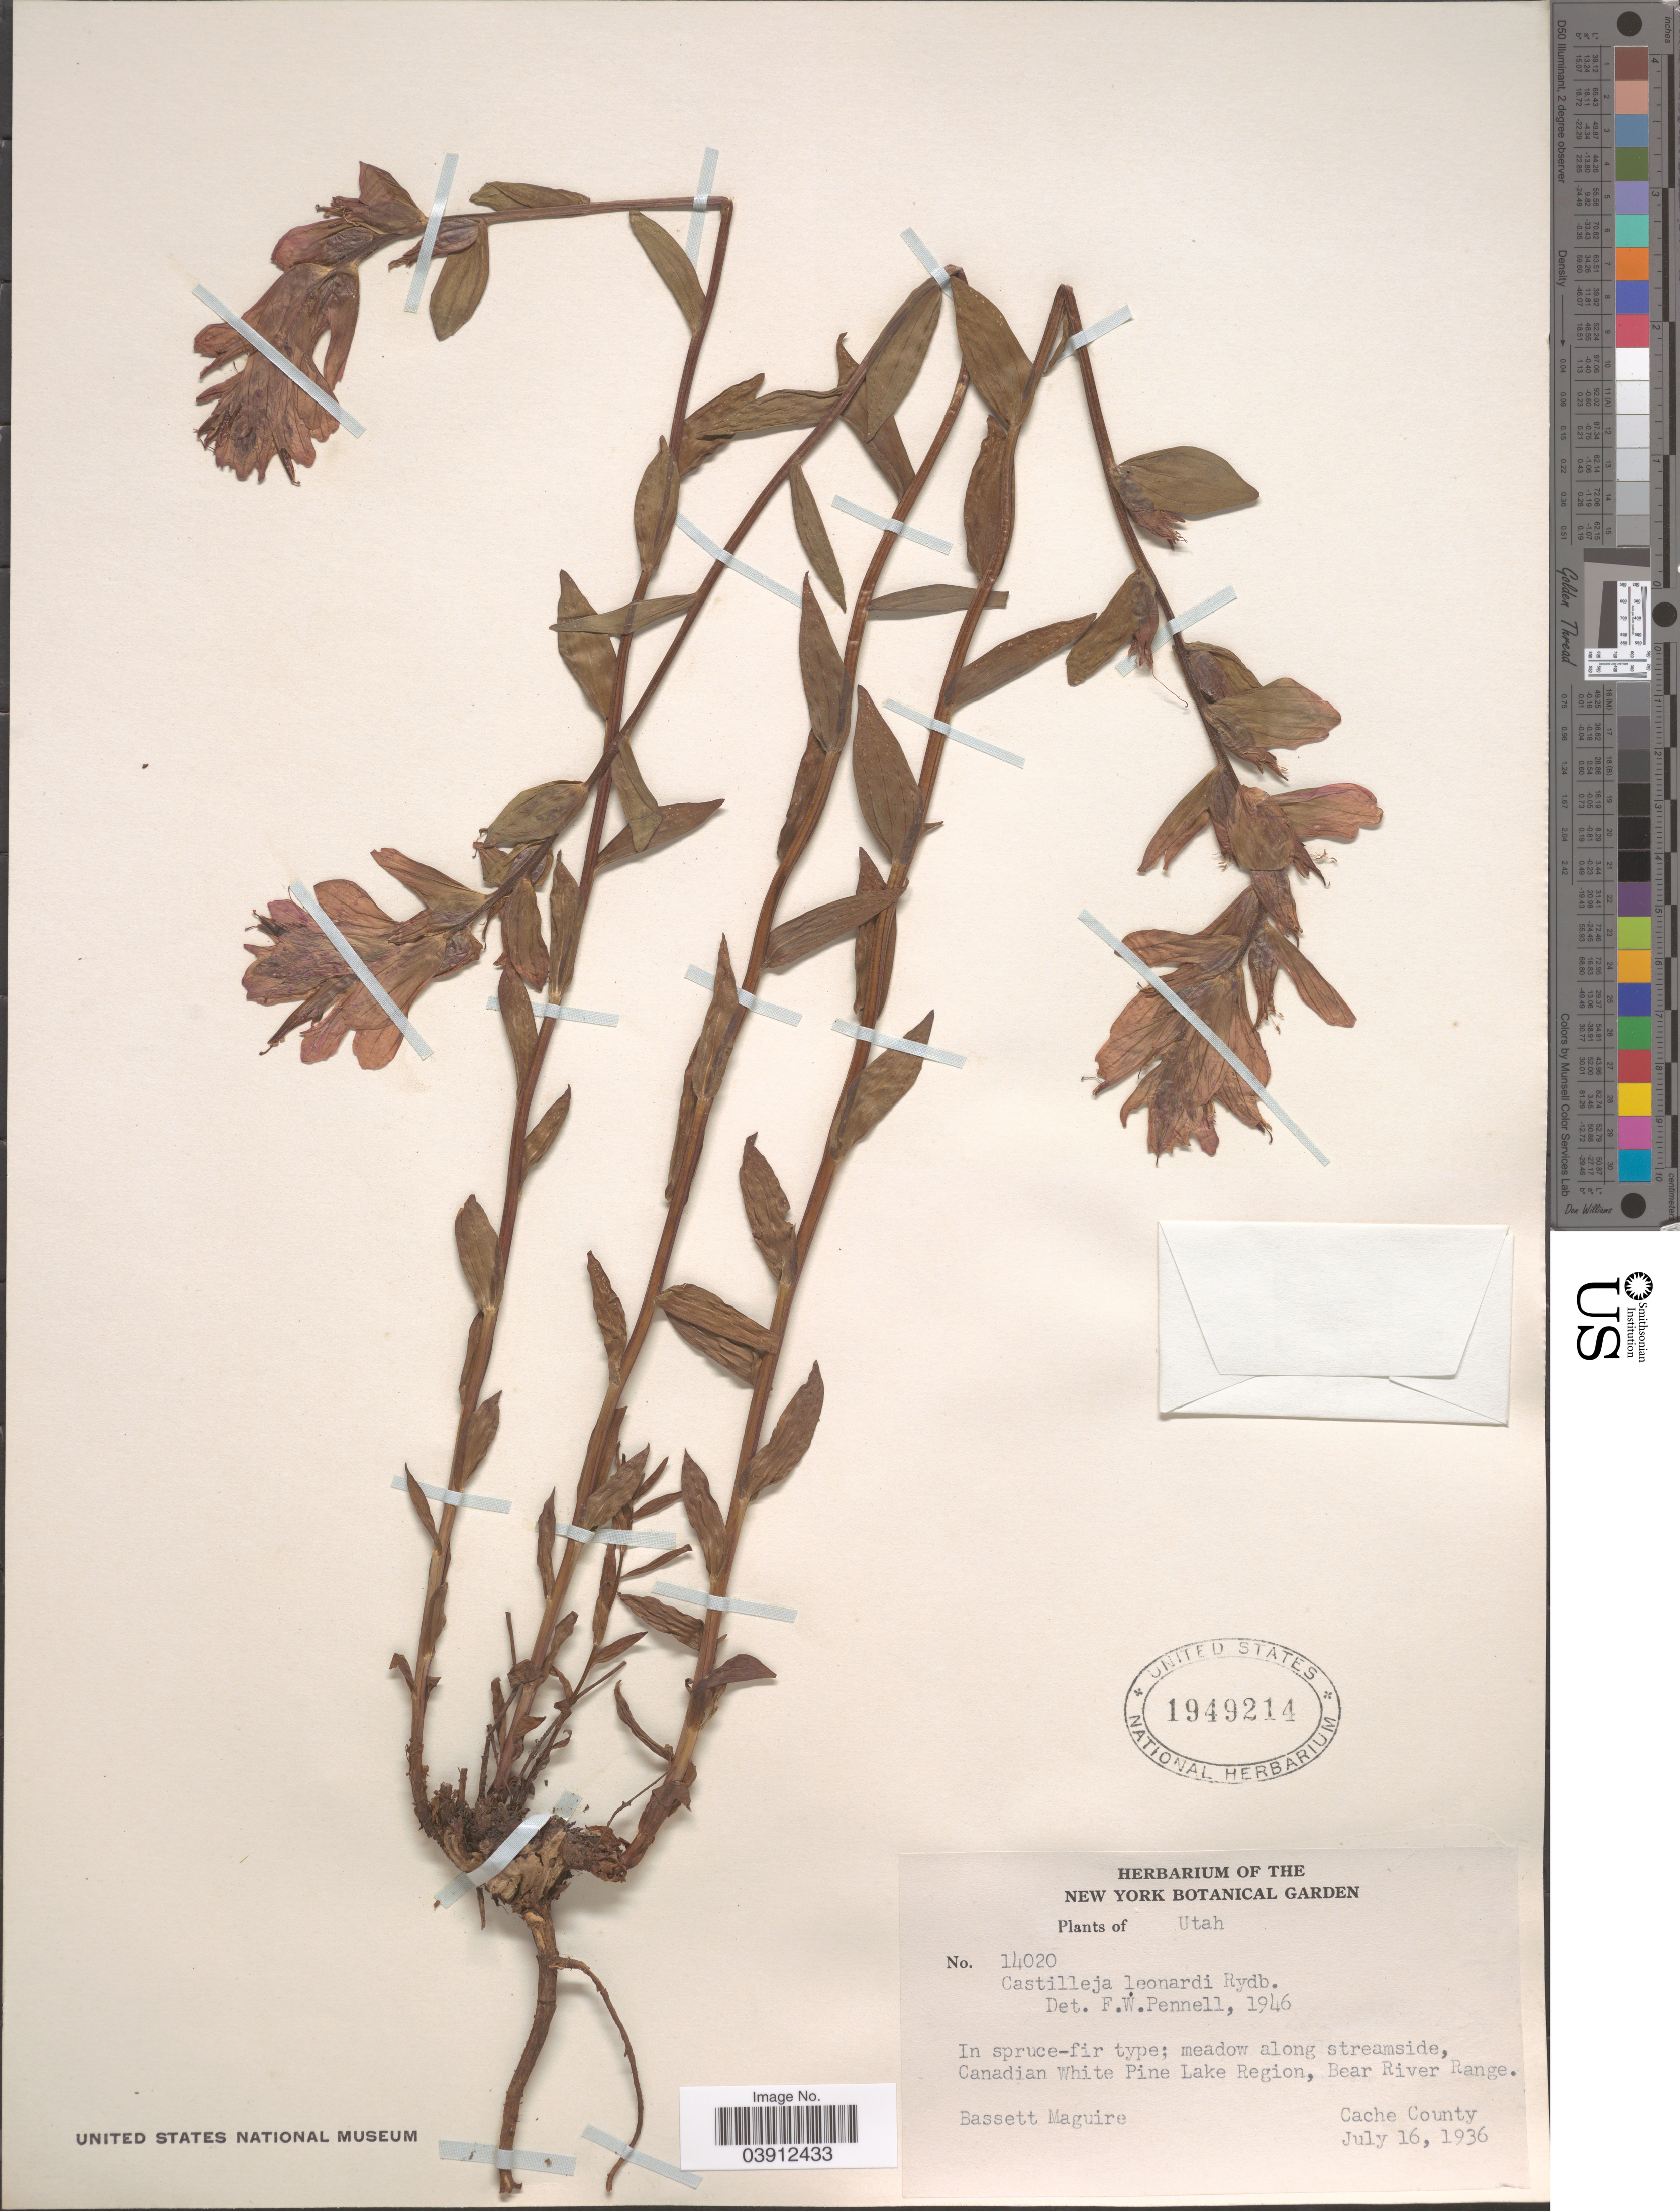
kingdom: Plantae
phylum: Tracheophyta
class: Magnoliopsida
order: Lamiales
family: Orobanchaceae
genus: Castilleja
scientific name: Castilleja leonardii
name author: Rydb.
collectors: B. Maguire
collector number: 14020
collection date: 1936-07-16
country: United States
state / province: Utah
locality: Canadian White Pine Lake Region, Bear River Range. Cache County.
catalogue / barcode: US 1949214